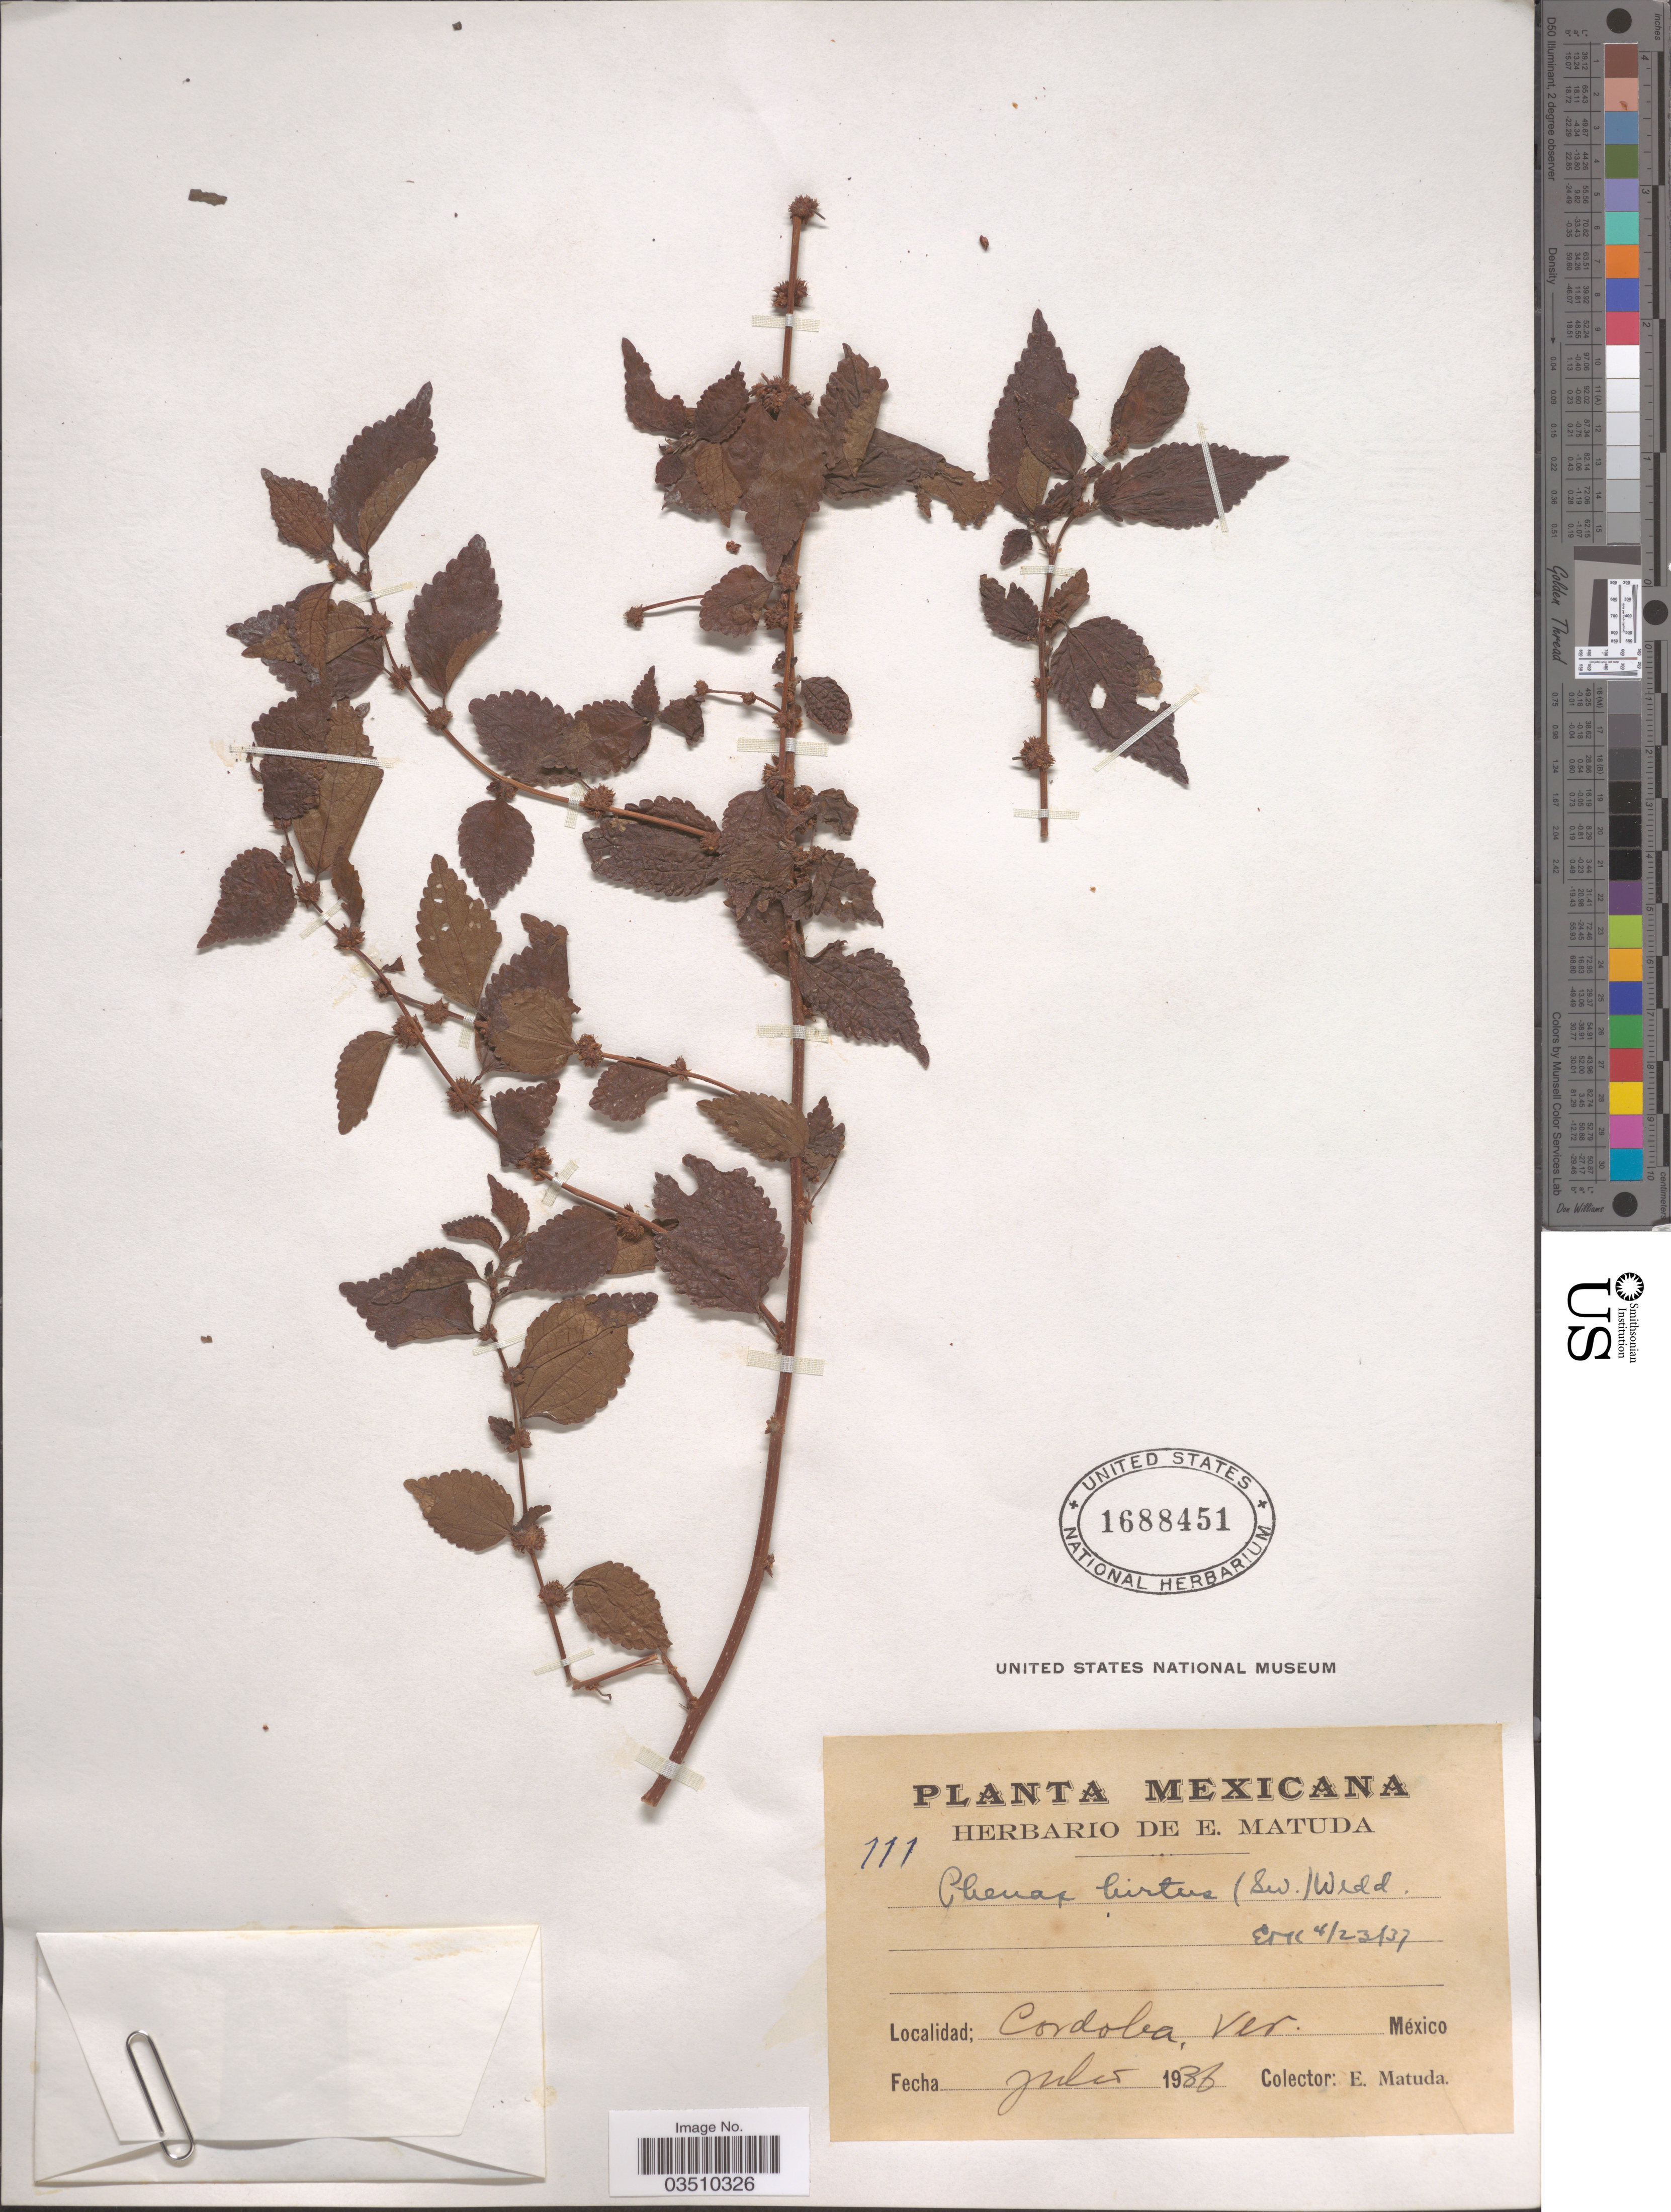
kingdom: Plantae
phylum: Tracheophyta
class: Magnoliopsida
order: Rosales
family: Urticaceae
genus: Phenax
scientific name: Phenax hirtus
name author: (Sw.) Wedd.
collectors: E. Matuda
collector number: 111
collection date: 1836-07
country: Mexico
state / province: Veracruz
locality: Cordoba, Ver.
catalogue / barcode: US 1688451